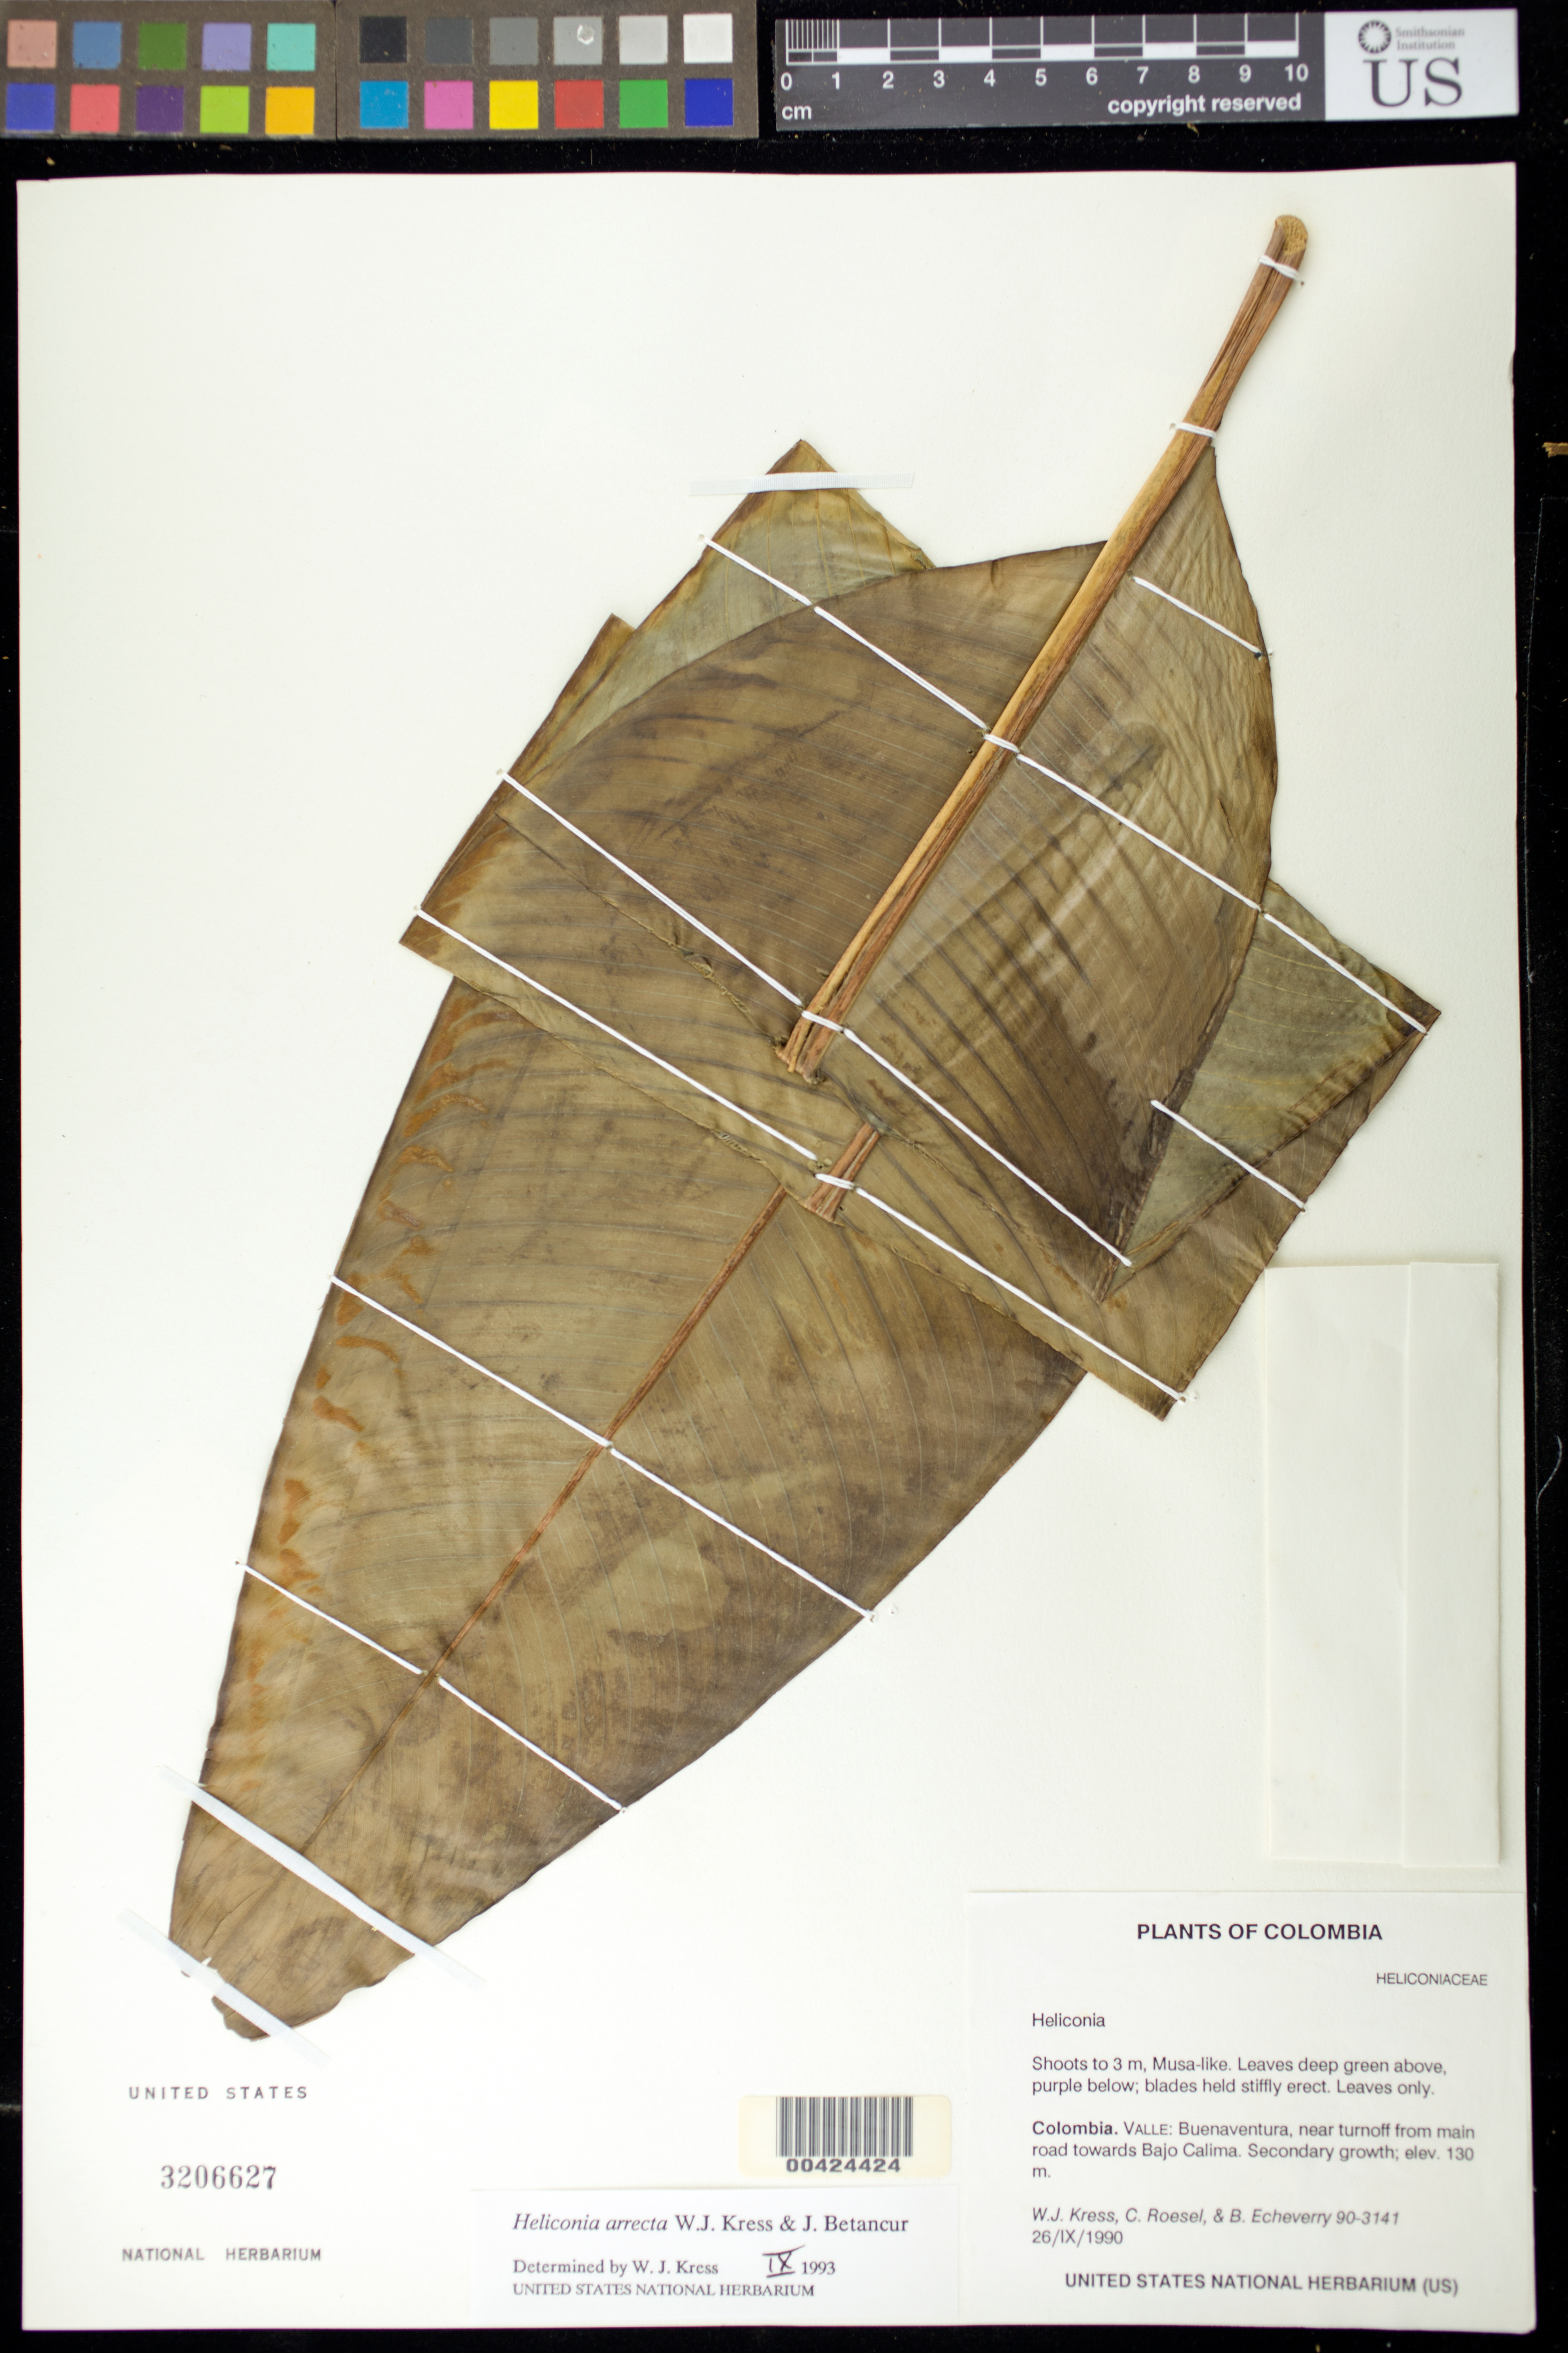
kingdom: Plantae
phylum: Tracheophyta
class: Liliopsida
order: Zingiberales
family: Heliconiaceae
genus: Heliconia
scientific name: Heliconia arrecta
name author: W.J. Kress & Betancur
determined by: Kress, W. J., (US), Smithsonian Institution - National Museum of Natural History (UNITED STATES)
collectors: W. J. Kress, C. S. Roesel & B. Echeverry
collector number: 90-3141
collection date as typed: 26 Sep 1990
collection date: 1990-09-26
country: Colombia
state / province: Valle del Cauca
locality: Buena Ventura, near turnoff from main road towards Bajo Calima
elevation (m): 130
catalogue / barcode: US 3206627